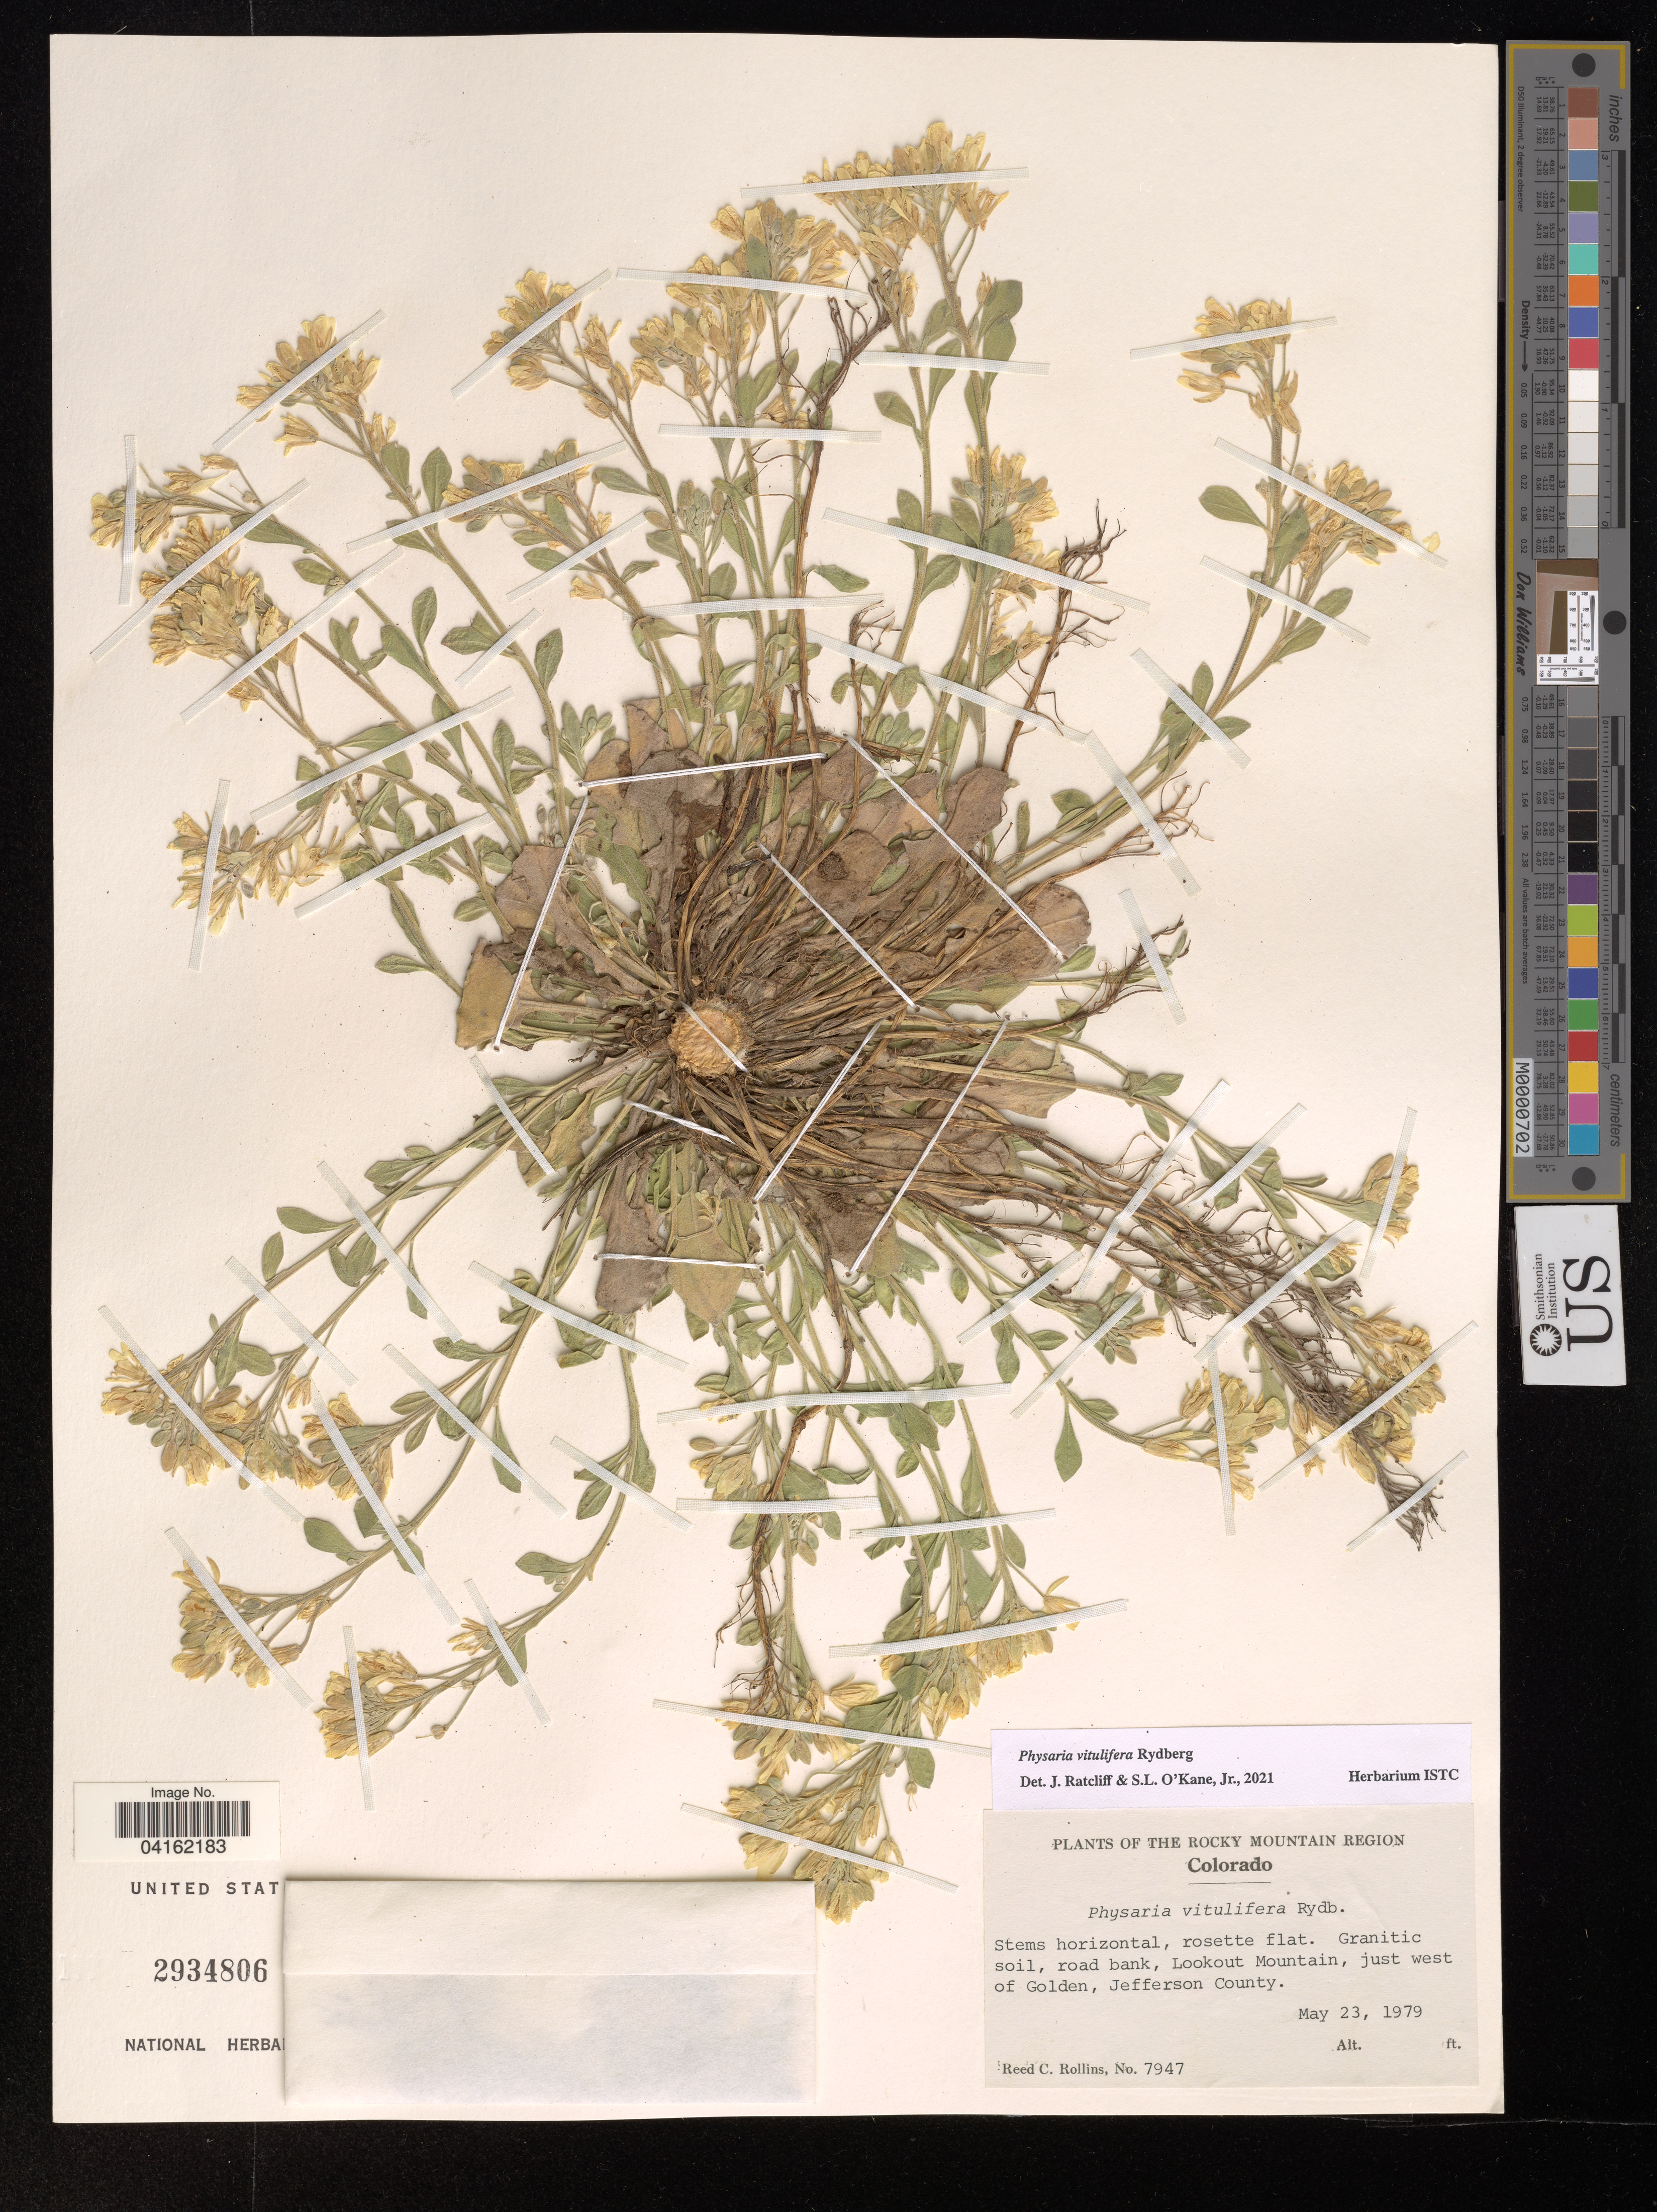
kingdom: Plantae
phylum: Tracheophyta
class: Magnoliopsida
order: Brassicales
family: Brassicaceae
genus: Physaria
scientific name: Physaria vitulifera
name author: Rydb.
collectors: R. C. Rollins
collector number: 7947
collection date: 1979-05-23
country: United States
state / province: Colorado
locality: The Rocky Mountain Region. Lookout Mountain, just west of Golden, Jefferson County.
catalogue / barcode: US 2934806